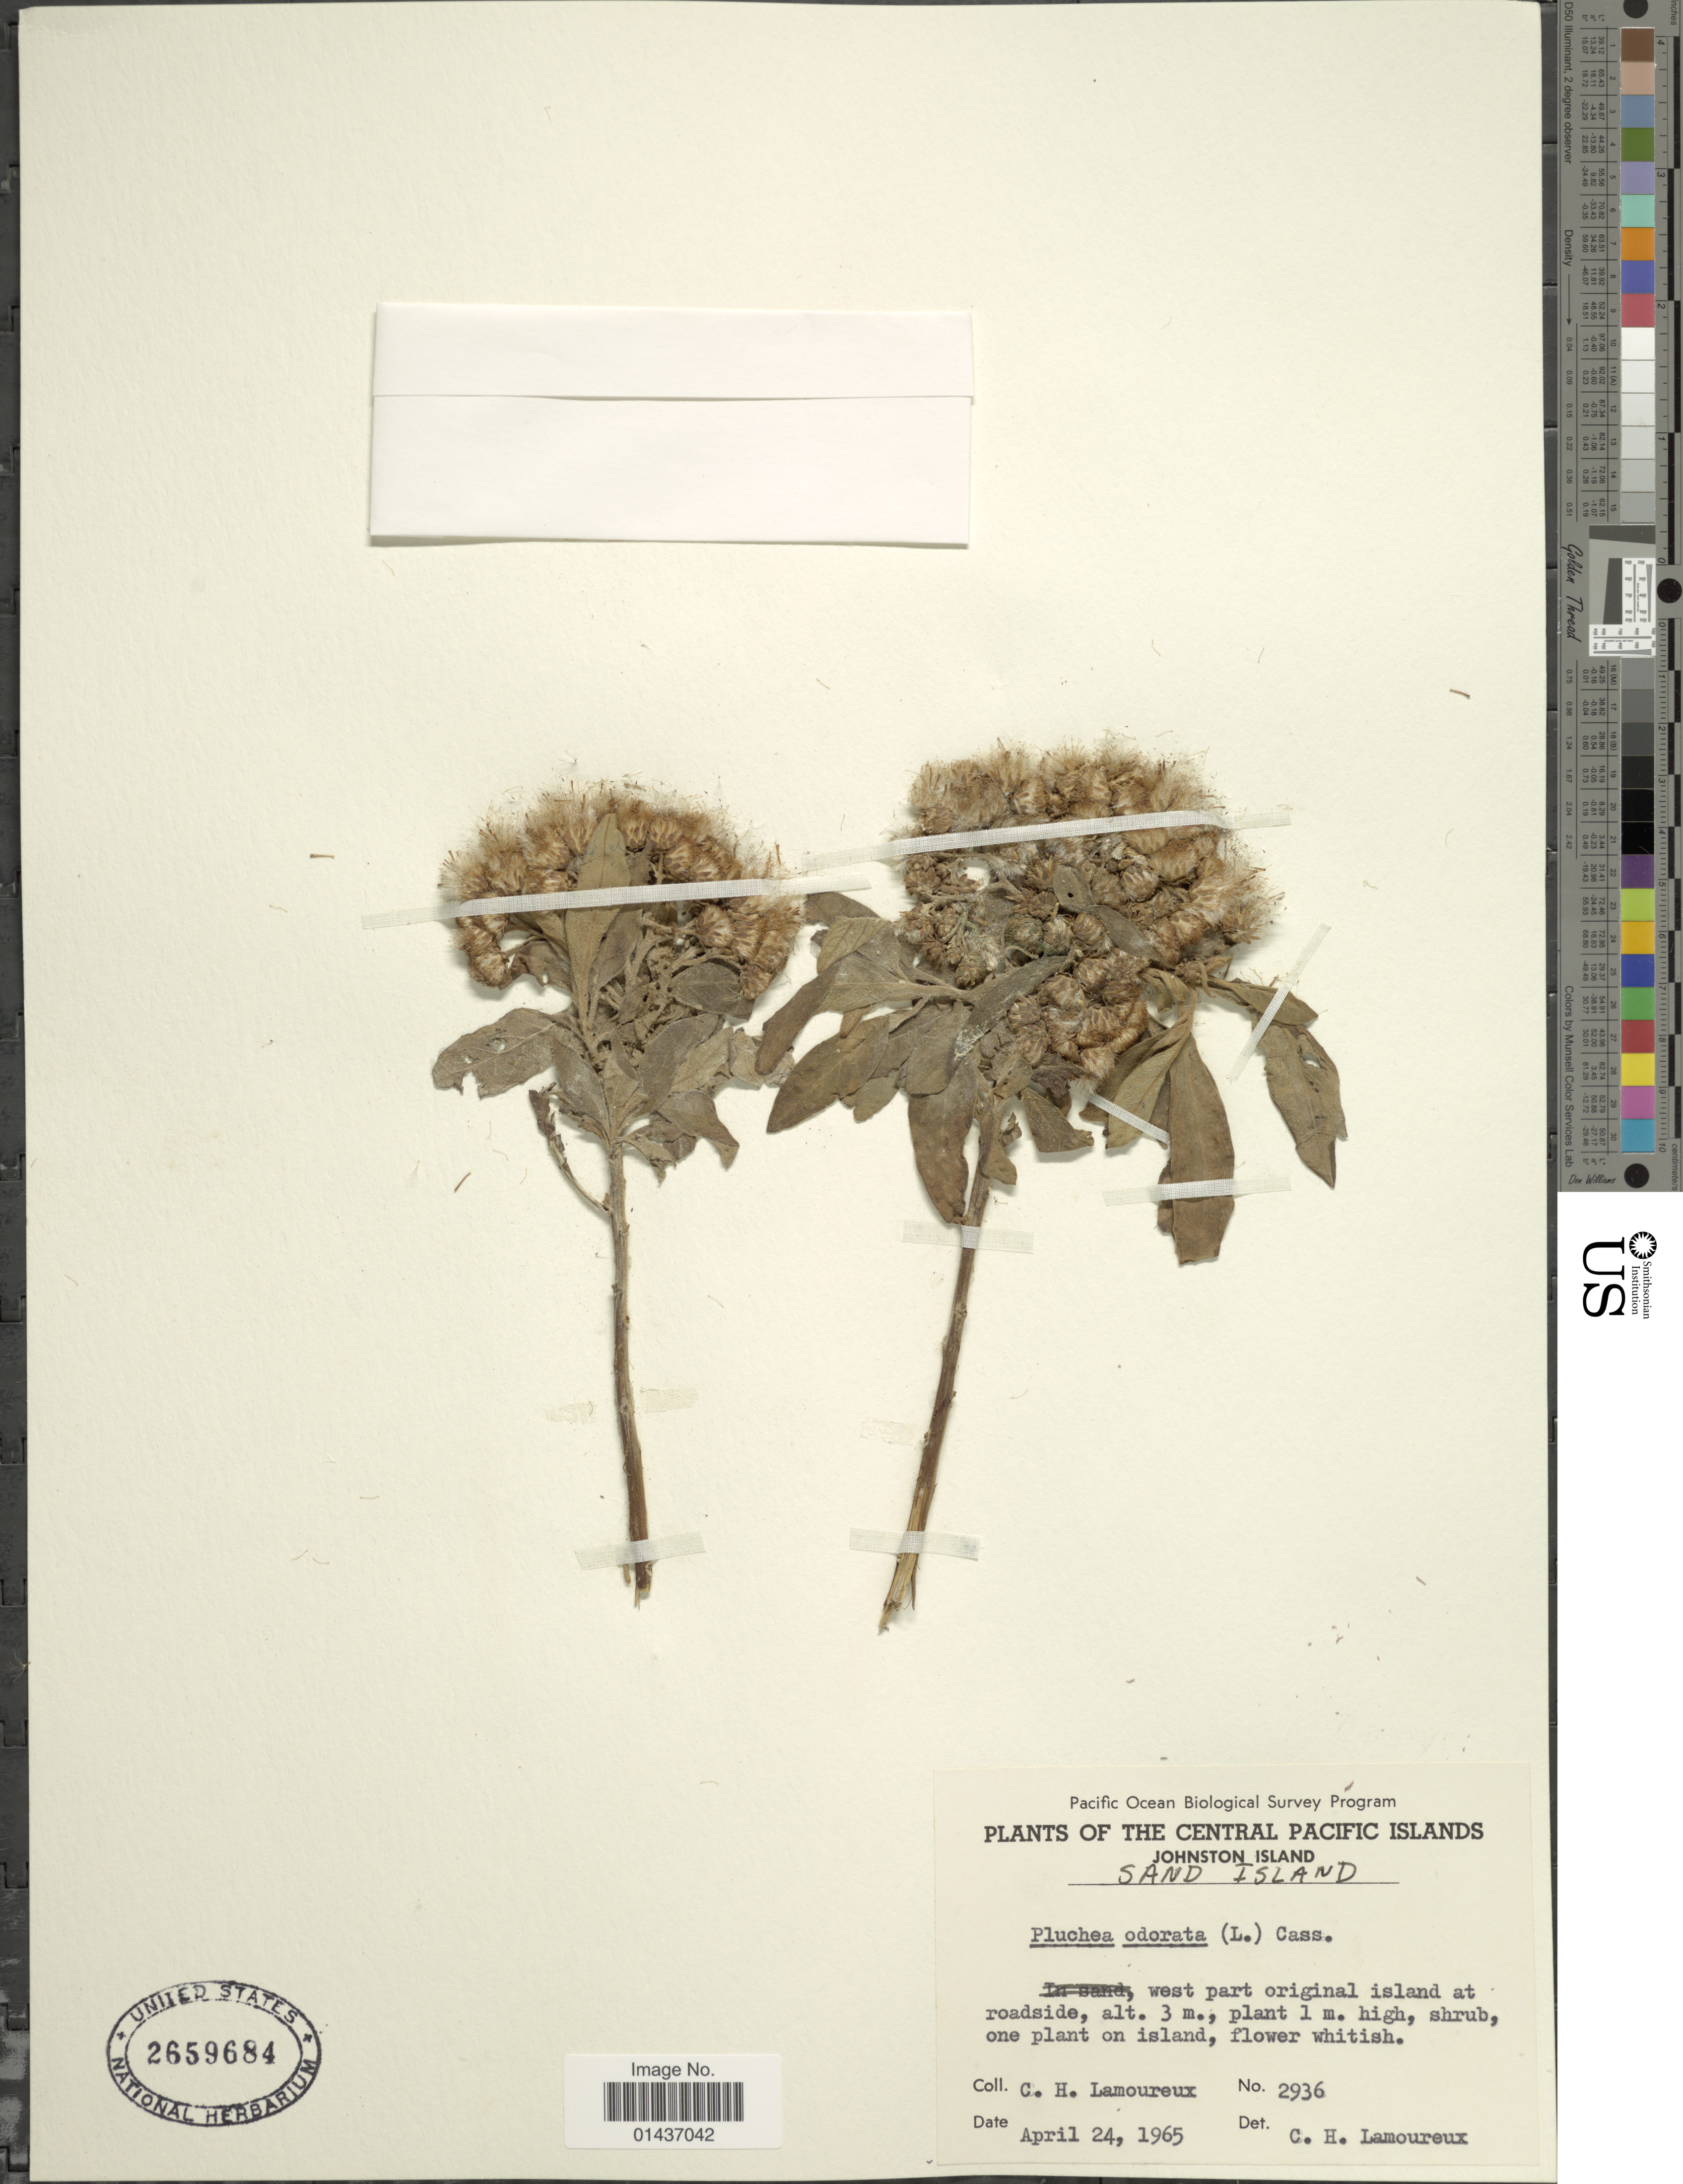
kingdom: Plantae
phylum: Tracheophyta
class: Magnoliopsida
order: Asterales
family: Asteraceae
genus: Pluchea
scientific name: Pluchea carolinensis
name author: (Jacq.) D. Don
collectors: C. H. Lamoureux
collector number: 2936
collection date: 1965-04-24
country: U.S. Administered Pacific Islands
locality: The Central Pacific Island, Johnston Island, Sand Island, west part original island at roadside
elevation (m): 3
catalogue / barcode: US 2659684